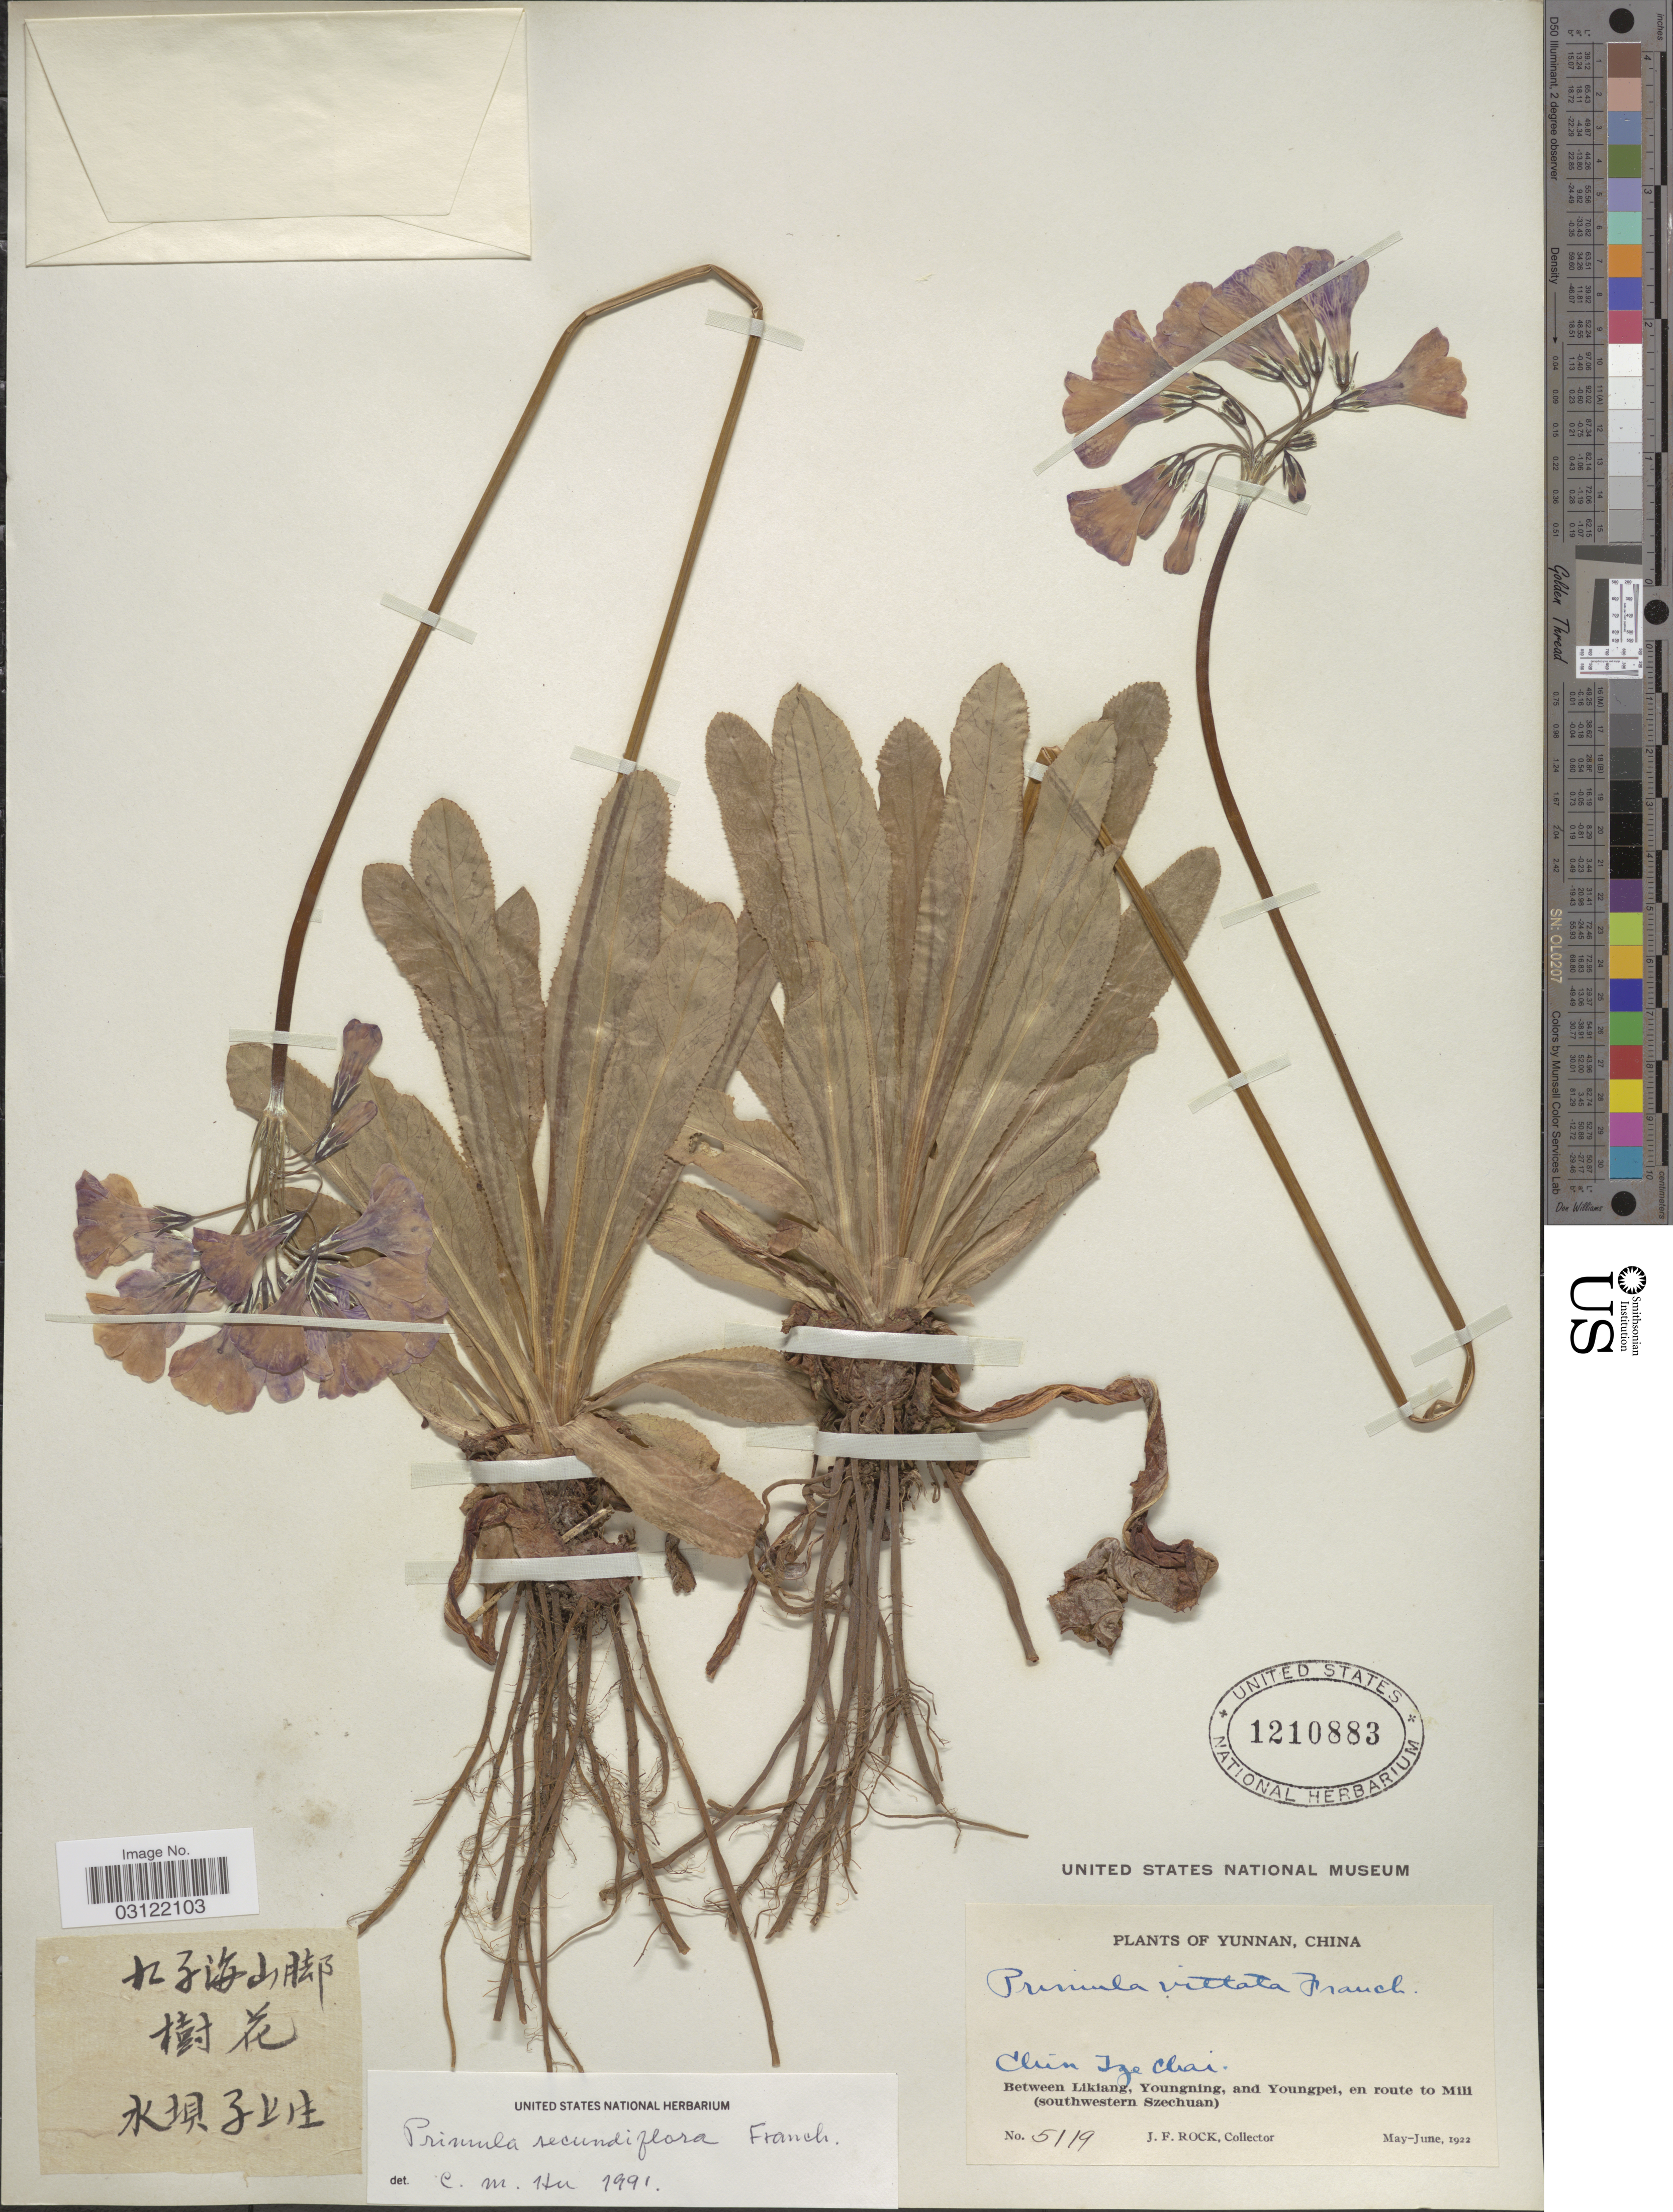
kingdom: Plantae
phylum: Tracheophyta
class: Magnoliopsida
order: Ericales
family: Primulaceae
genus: Primula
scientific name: Primula secundiflora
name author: Franch.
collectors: J. Rock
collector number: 5119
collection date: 1922-05/1922-06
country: China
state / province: Yunnan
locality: Chin Ize Chai. Between Likiang, Youngning, and Youngpei, en route to Mili (southwestern Szechuan).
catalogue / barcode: US 1210883